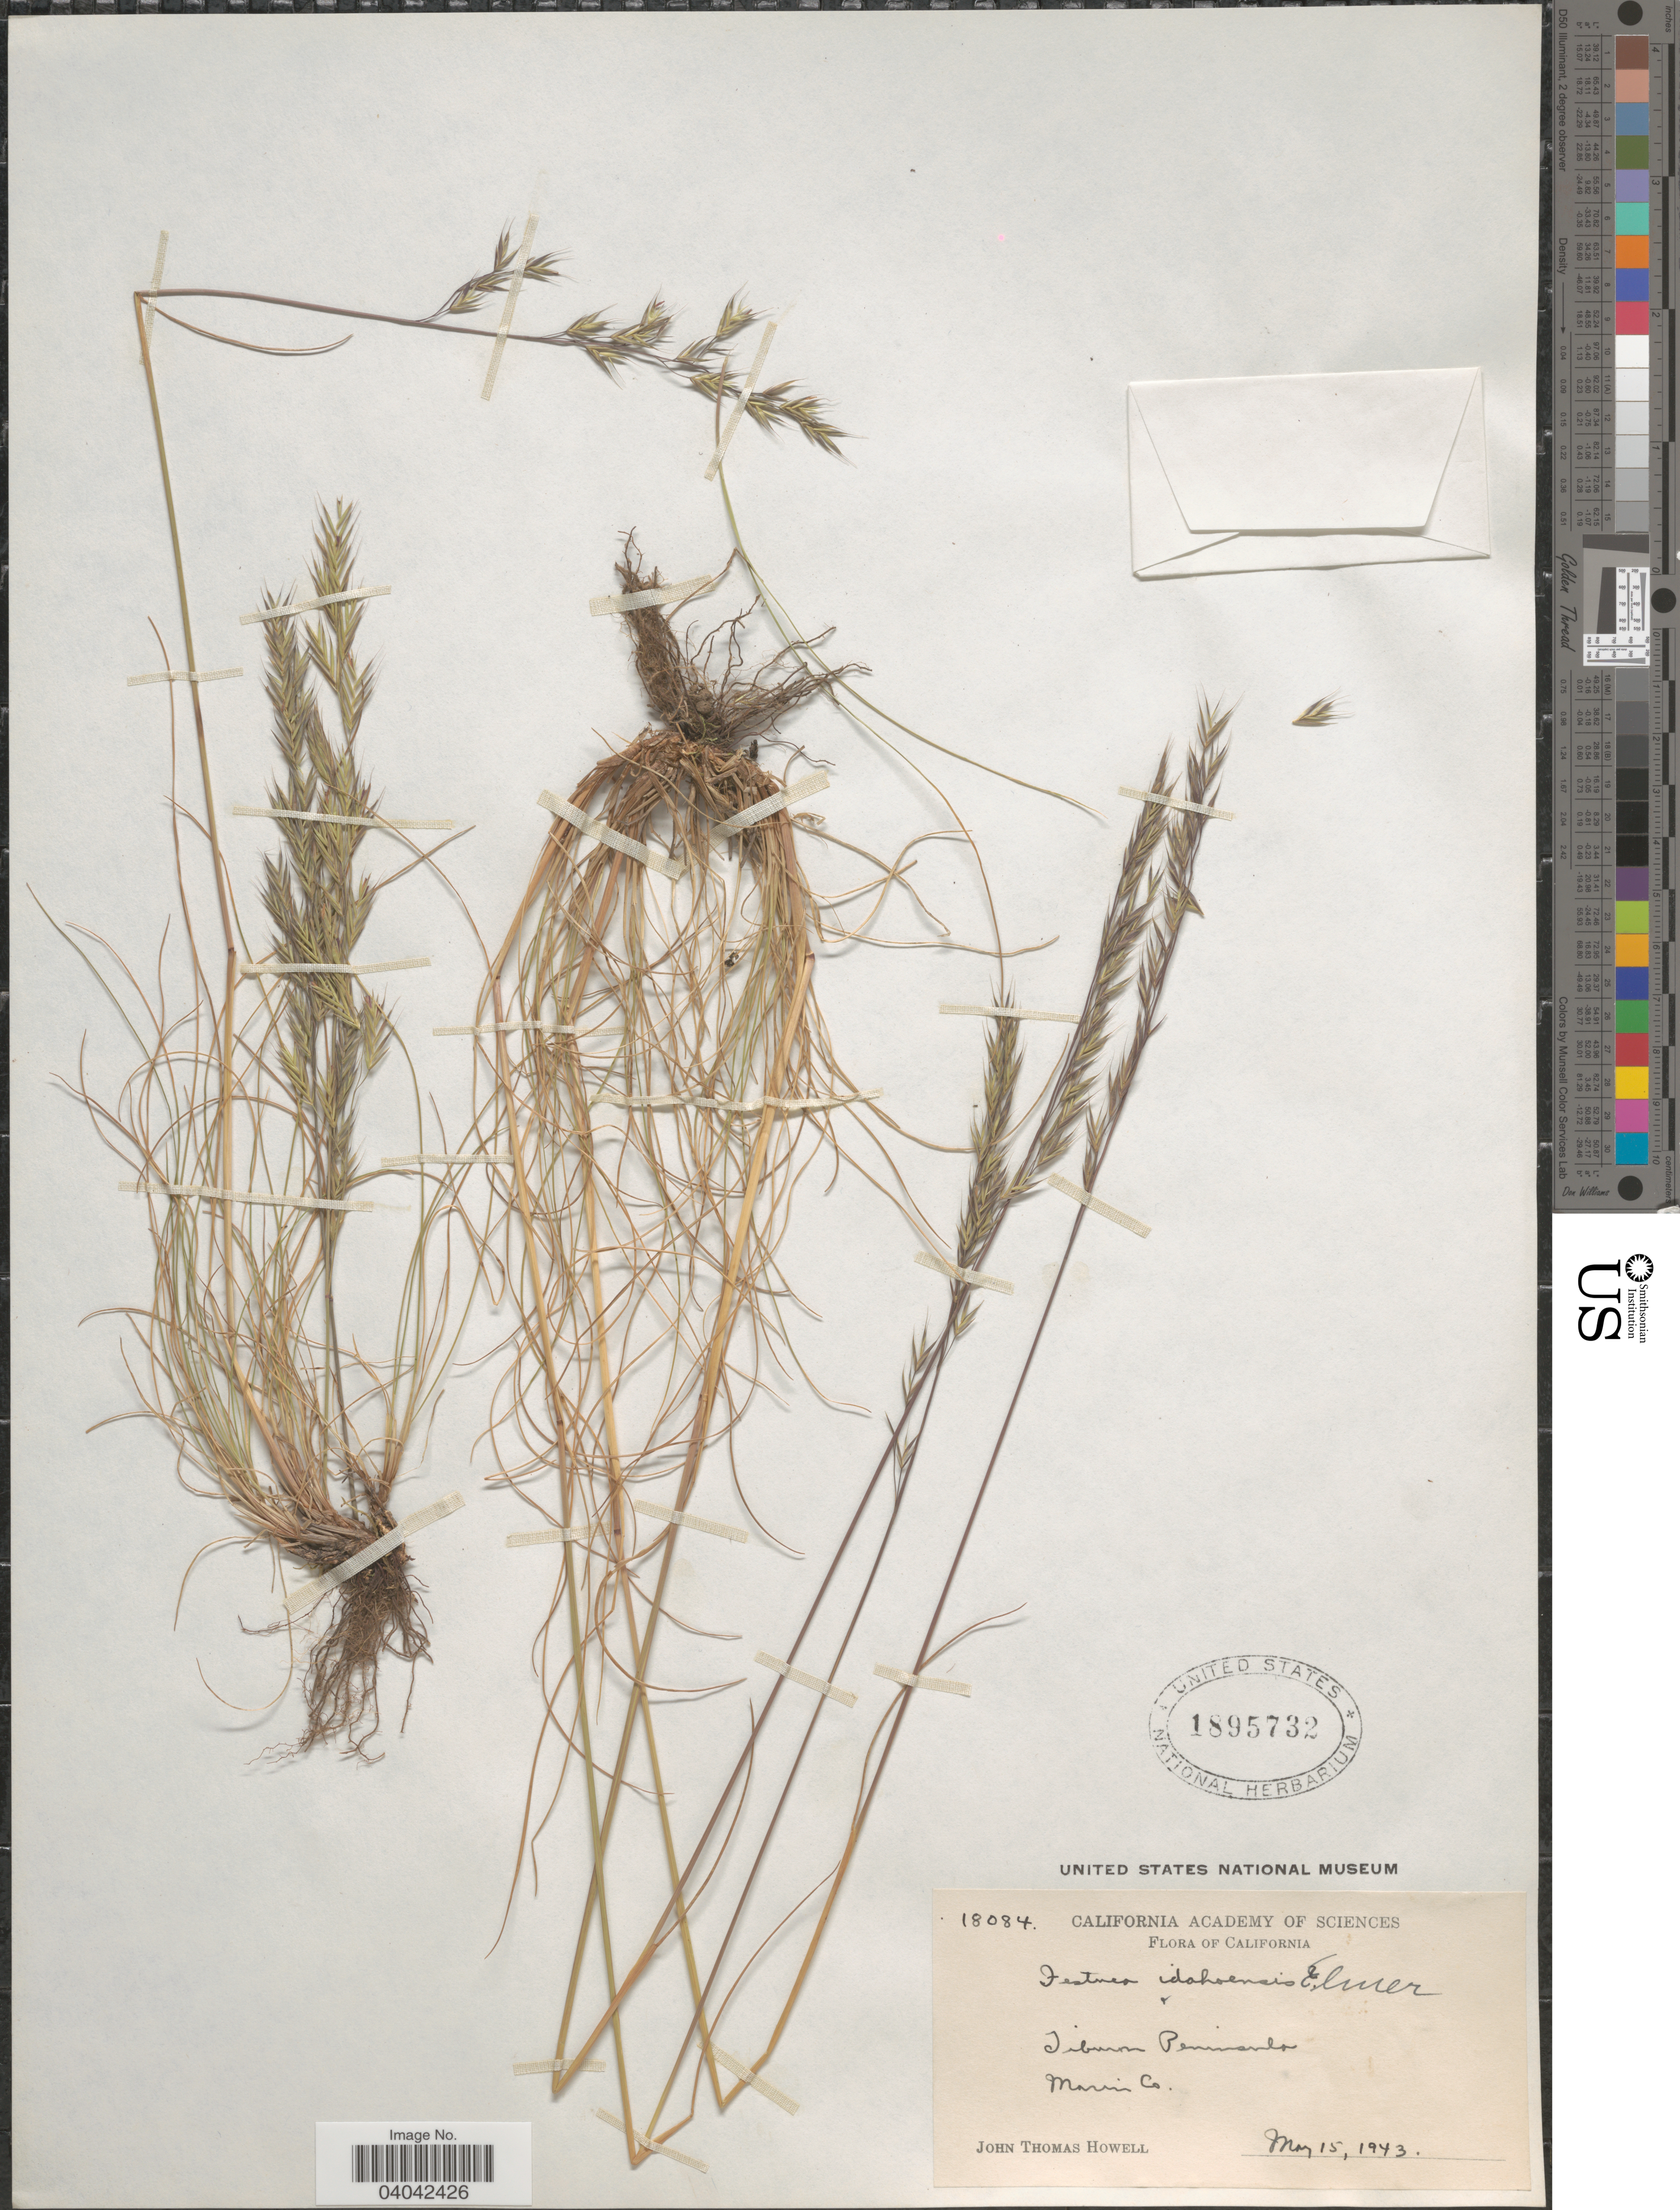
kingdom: Plantae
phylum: Tracheophyta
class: Liliopsida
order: Poales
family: Poaceae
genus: Festuca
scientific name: Festuca idahoensis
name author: Elmer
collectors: J. T. Howell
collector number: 18084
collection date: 1943-05-15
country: United States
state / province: California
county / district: Marin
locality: Tiburon Peninsula, Marin Co.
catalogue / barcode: US 1895732